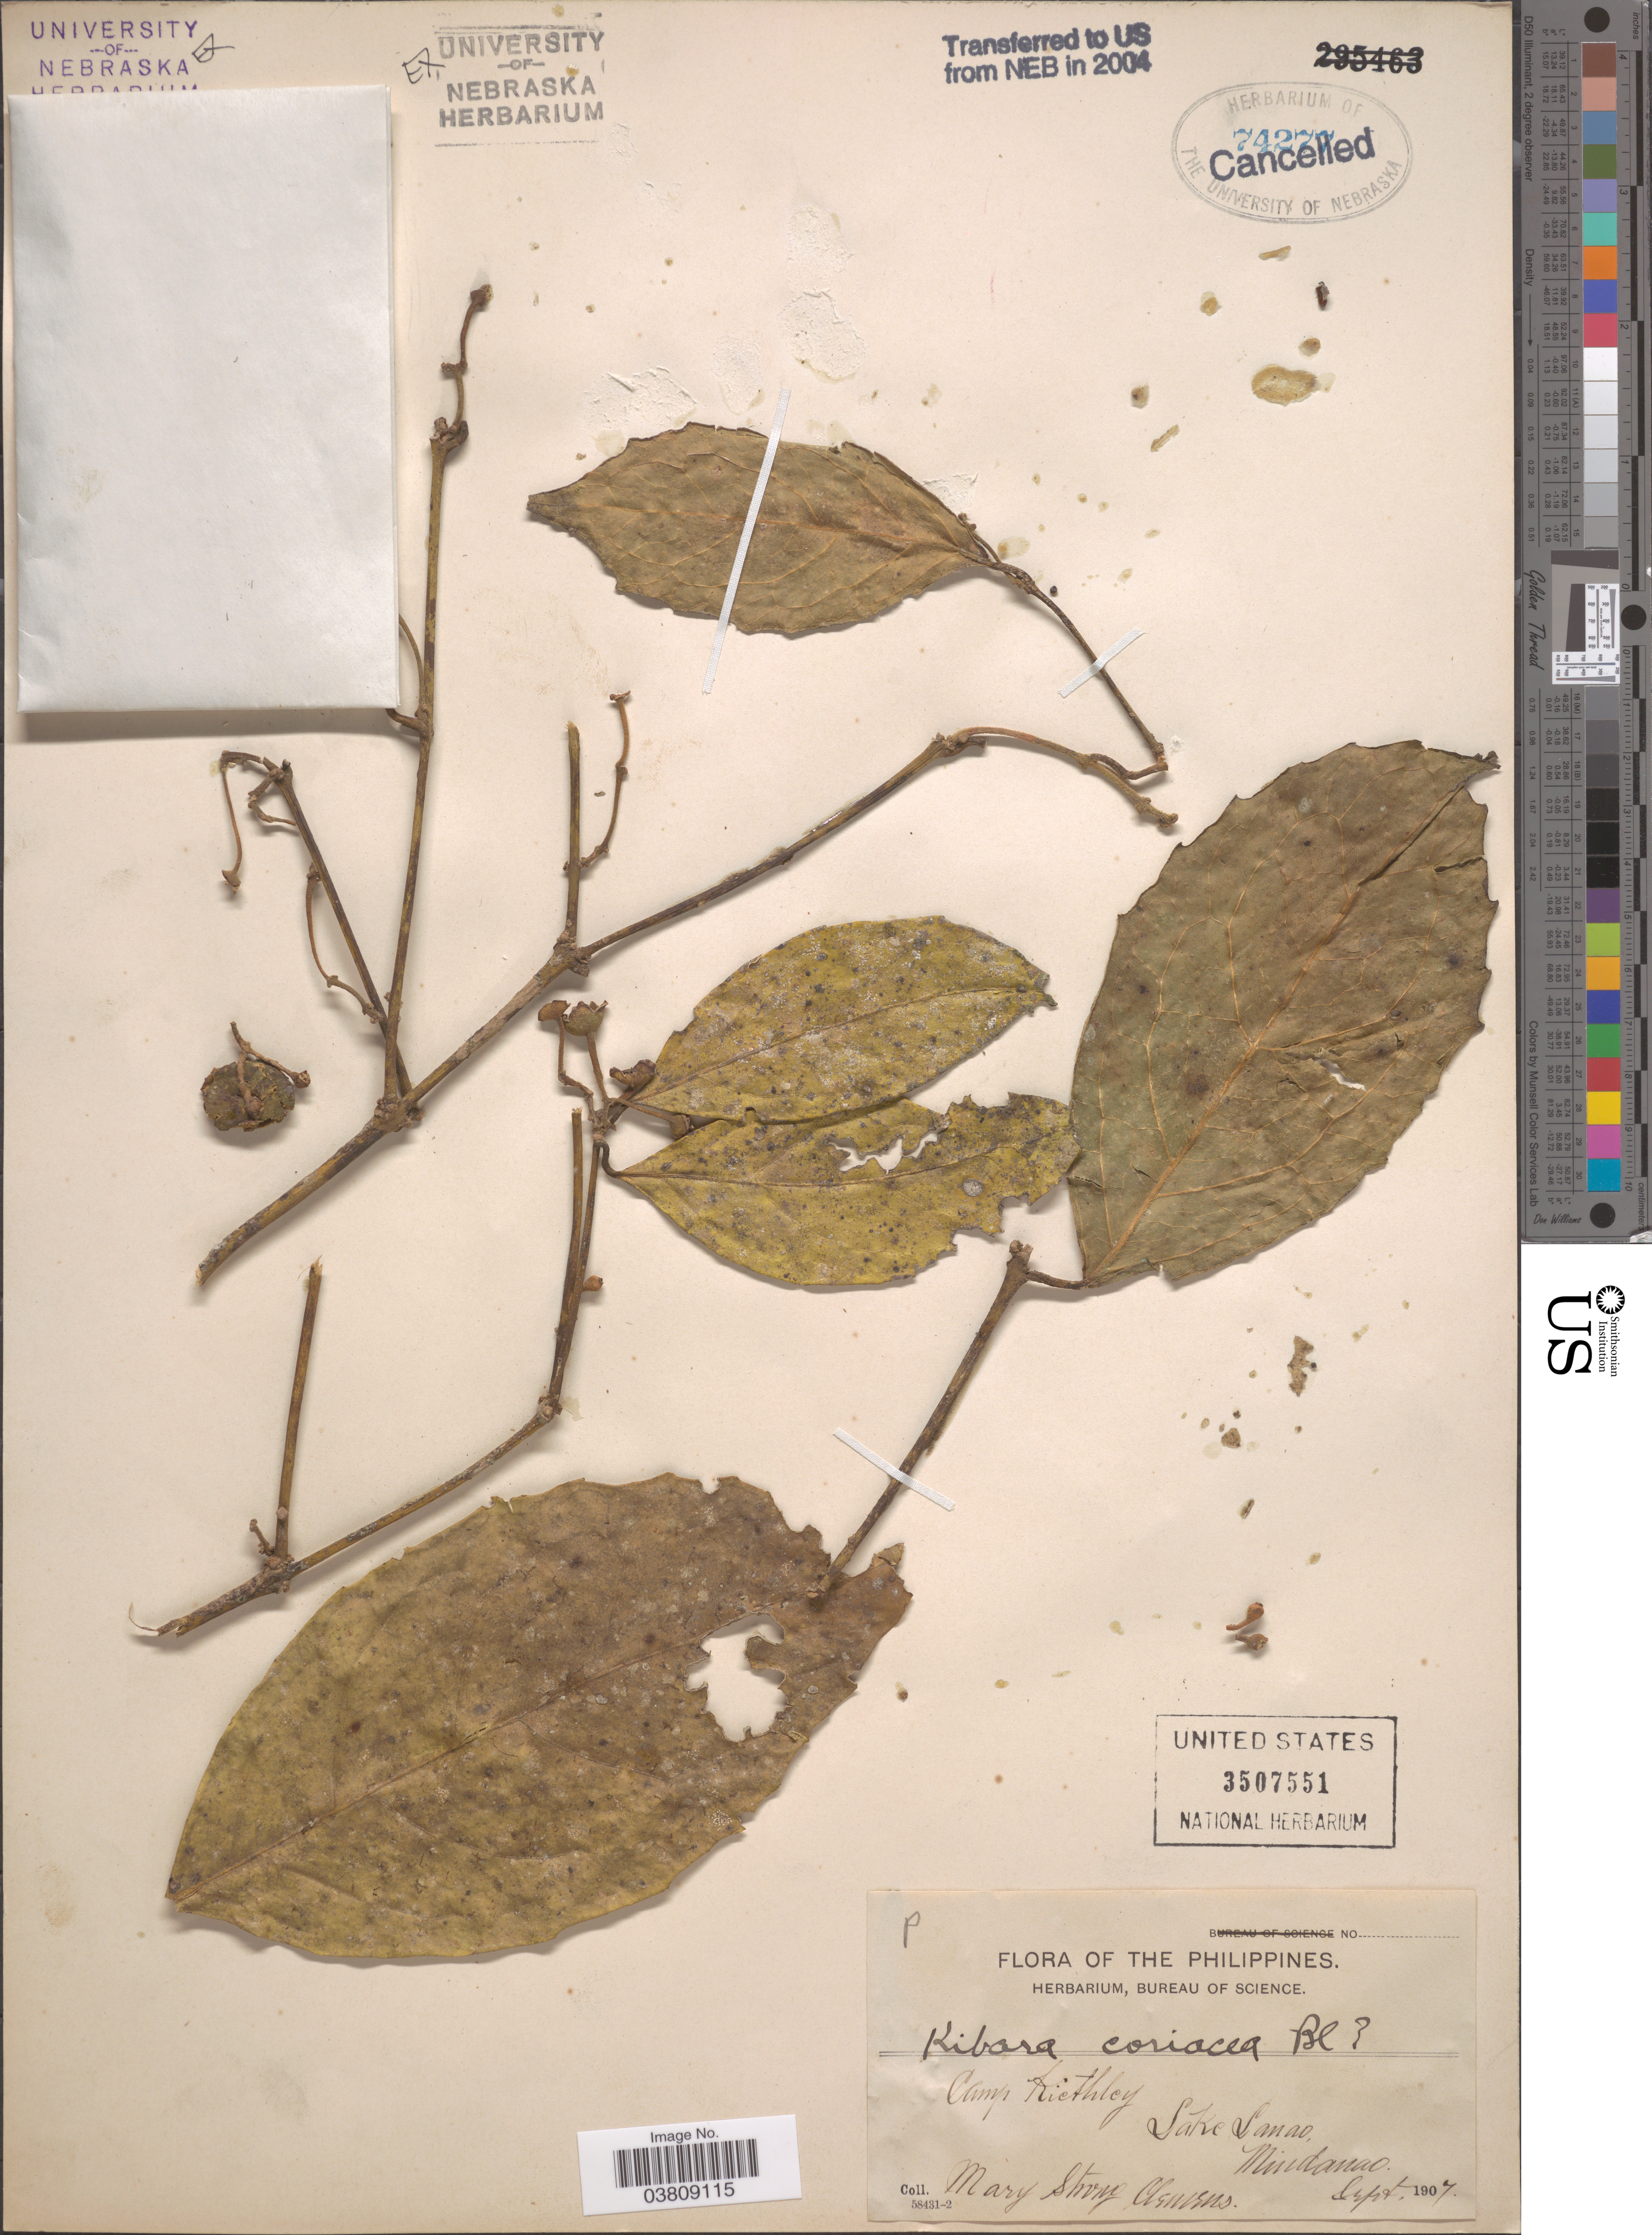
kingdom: Plantae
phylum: Tracheophyta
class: Magnoliopsida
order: Laurales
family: Monimiaceae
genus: Kibara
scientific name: Kibara coriacea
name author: (Blume) Hook. f. & Thomson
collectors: M. S. Clemens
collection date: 1907-09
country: Philippines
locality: Camp Kiethley. Lake Lanao. Mindanao.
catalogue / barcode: US 3507551